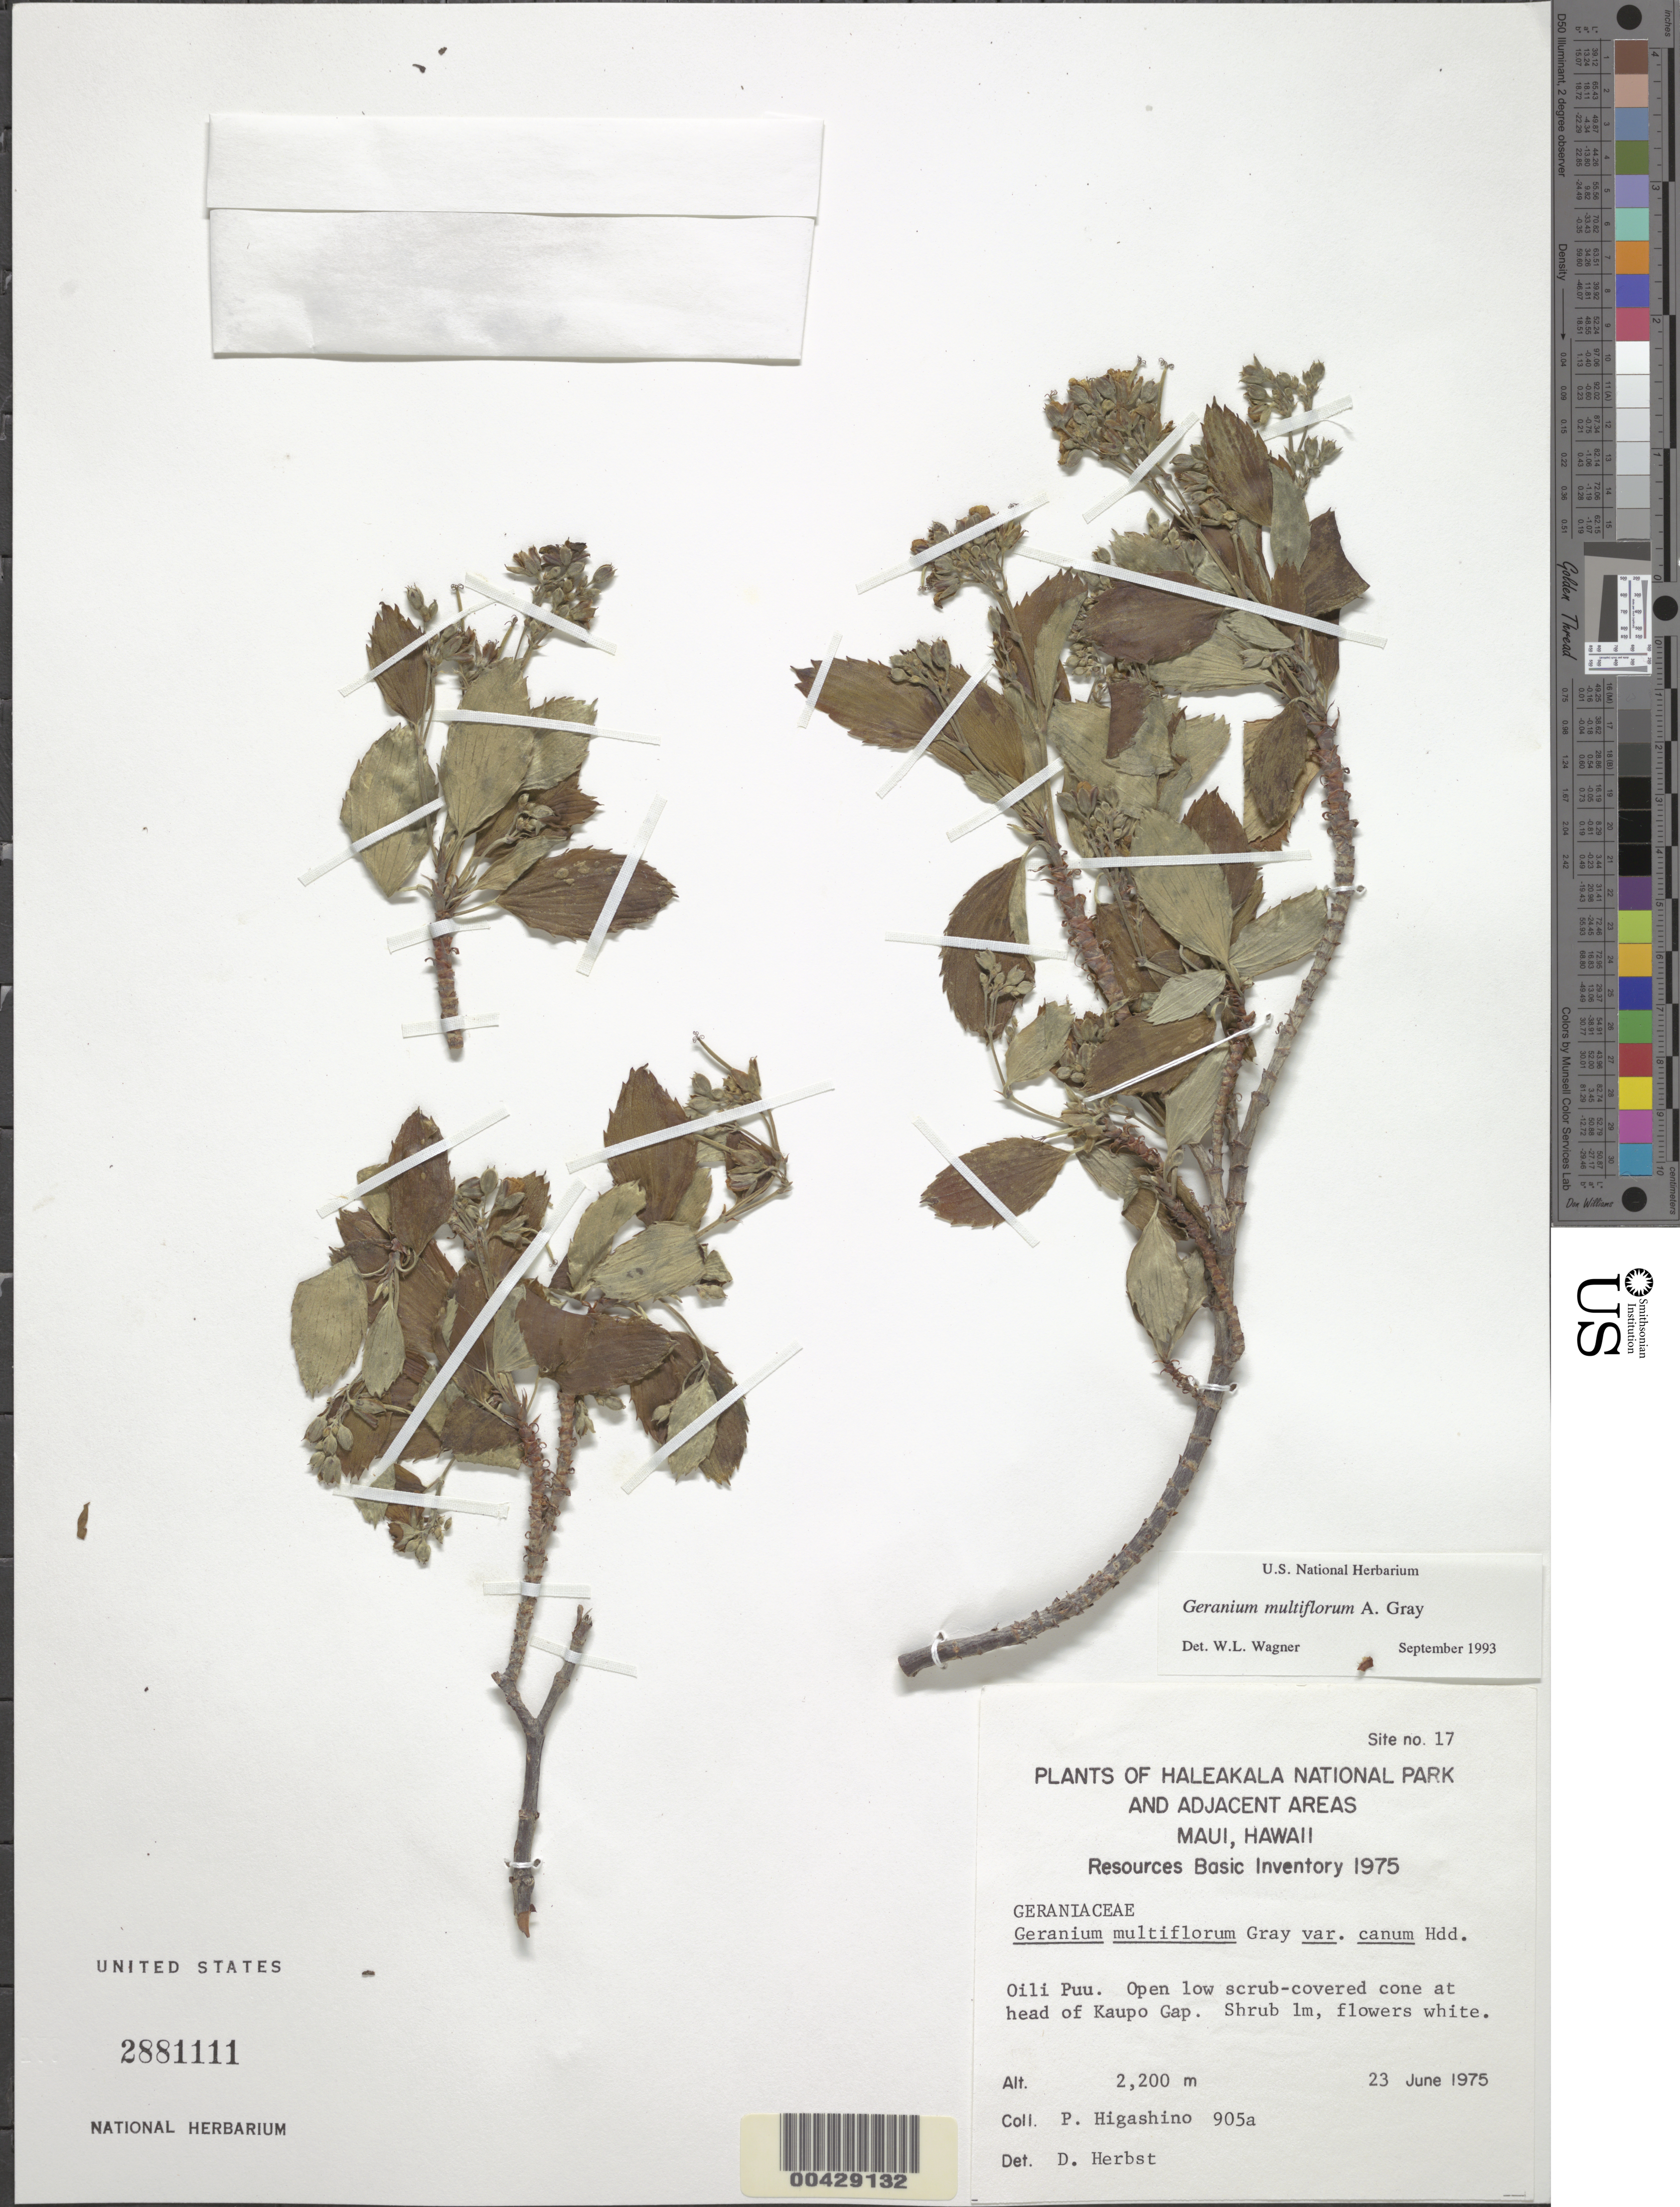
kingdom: Plantae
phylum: Tracheophyta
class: Magnoliopsida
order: Geraniales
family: Geraniaceae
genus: Geranium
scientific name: Geranium multiflorum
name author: A. Gray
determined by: Wagner, W. L., (BOT), Smithsonian Institution - National Museum of Natural History (UNITED STATES)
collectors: P. Higashino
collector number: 905a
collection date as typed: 23 Jun 1975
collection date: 1975-06-23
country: United States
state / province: Hawaii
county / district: Maui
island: Maui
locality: Oili Puu, at head of Kaupo Gap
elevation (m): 2200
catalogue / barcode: US 2881111